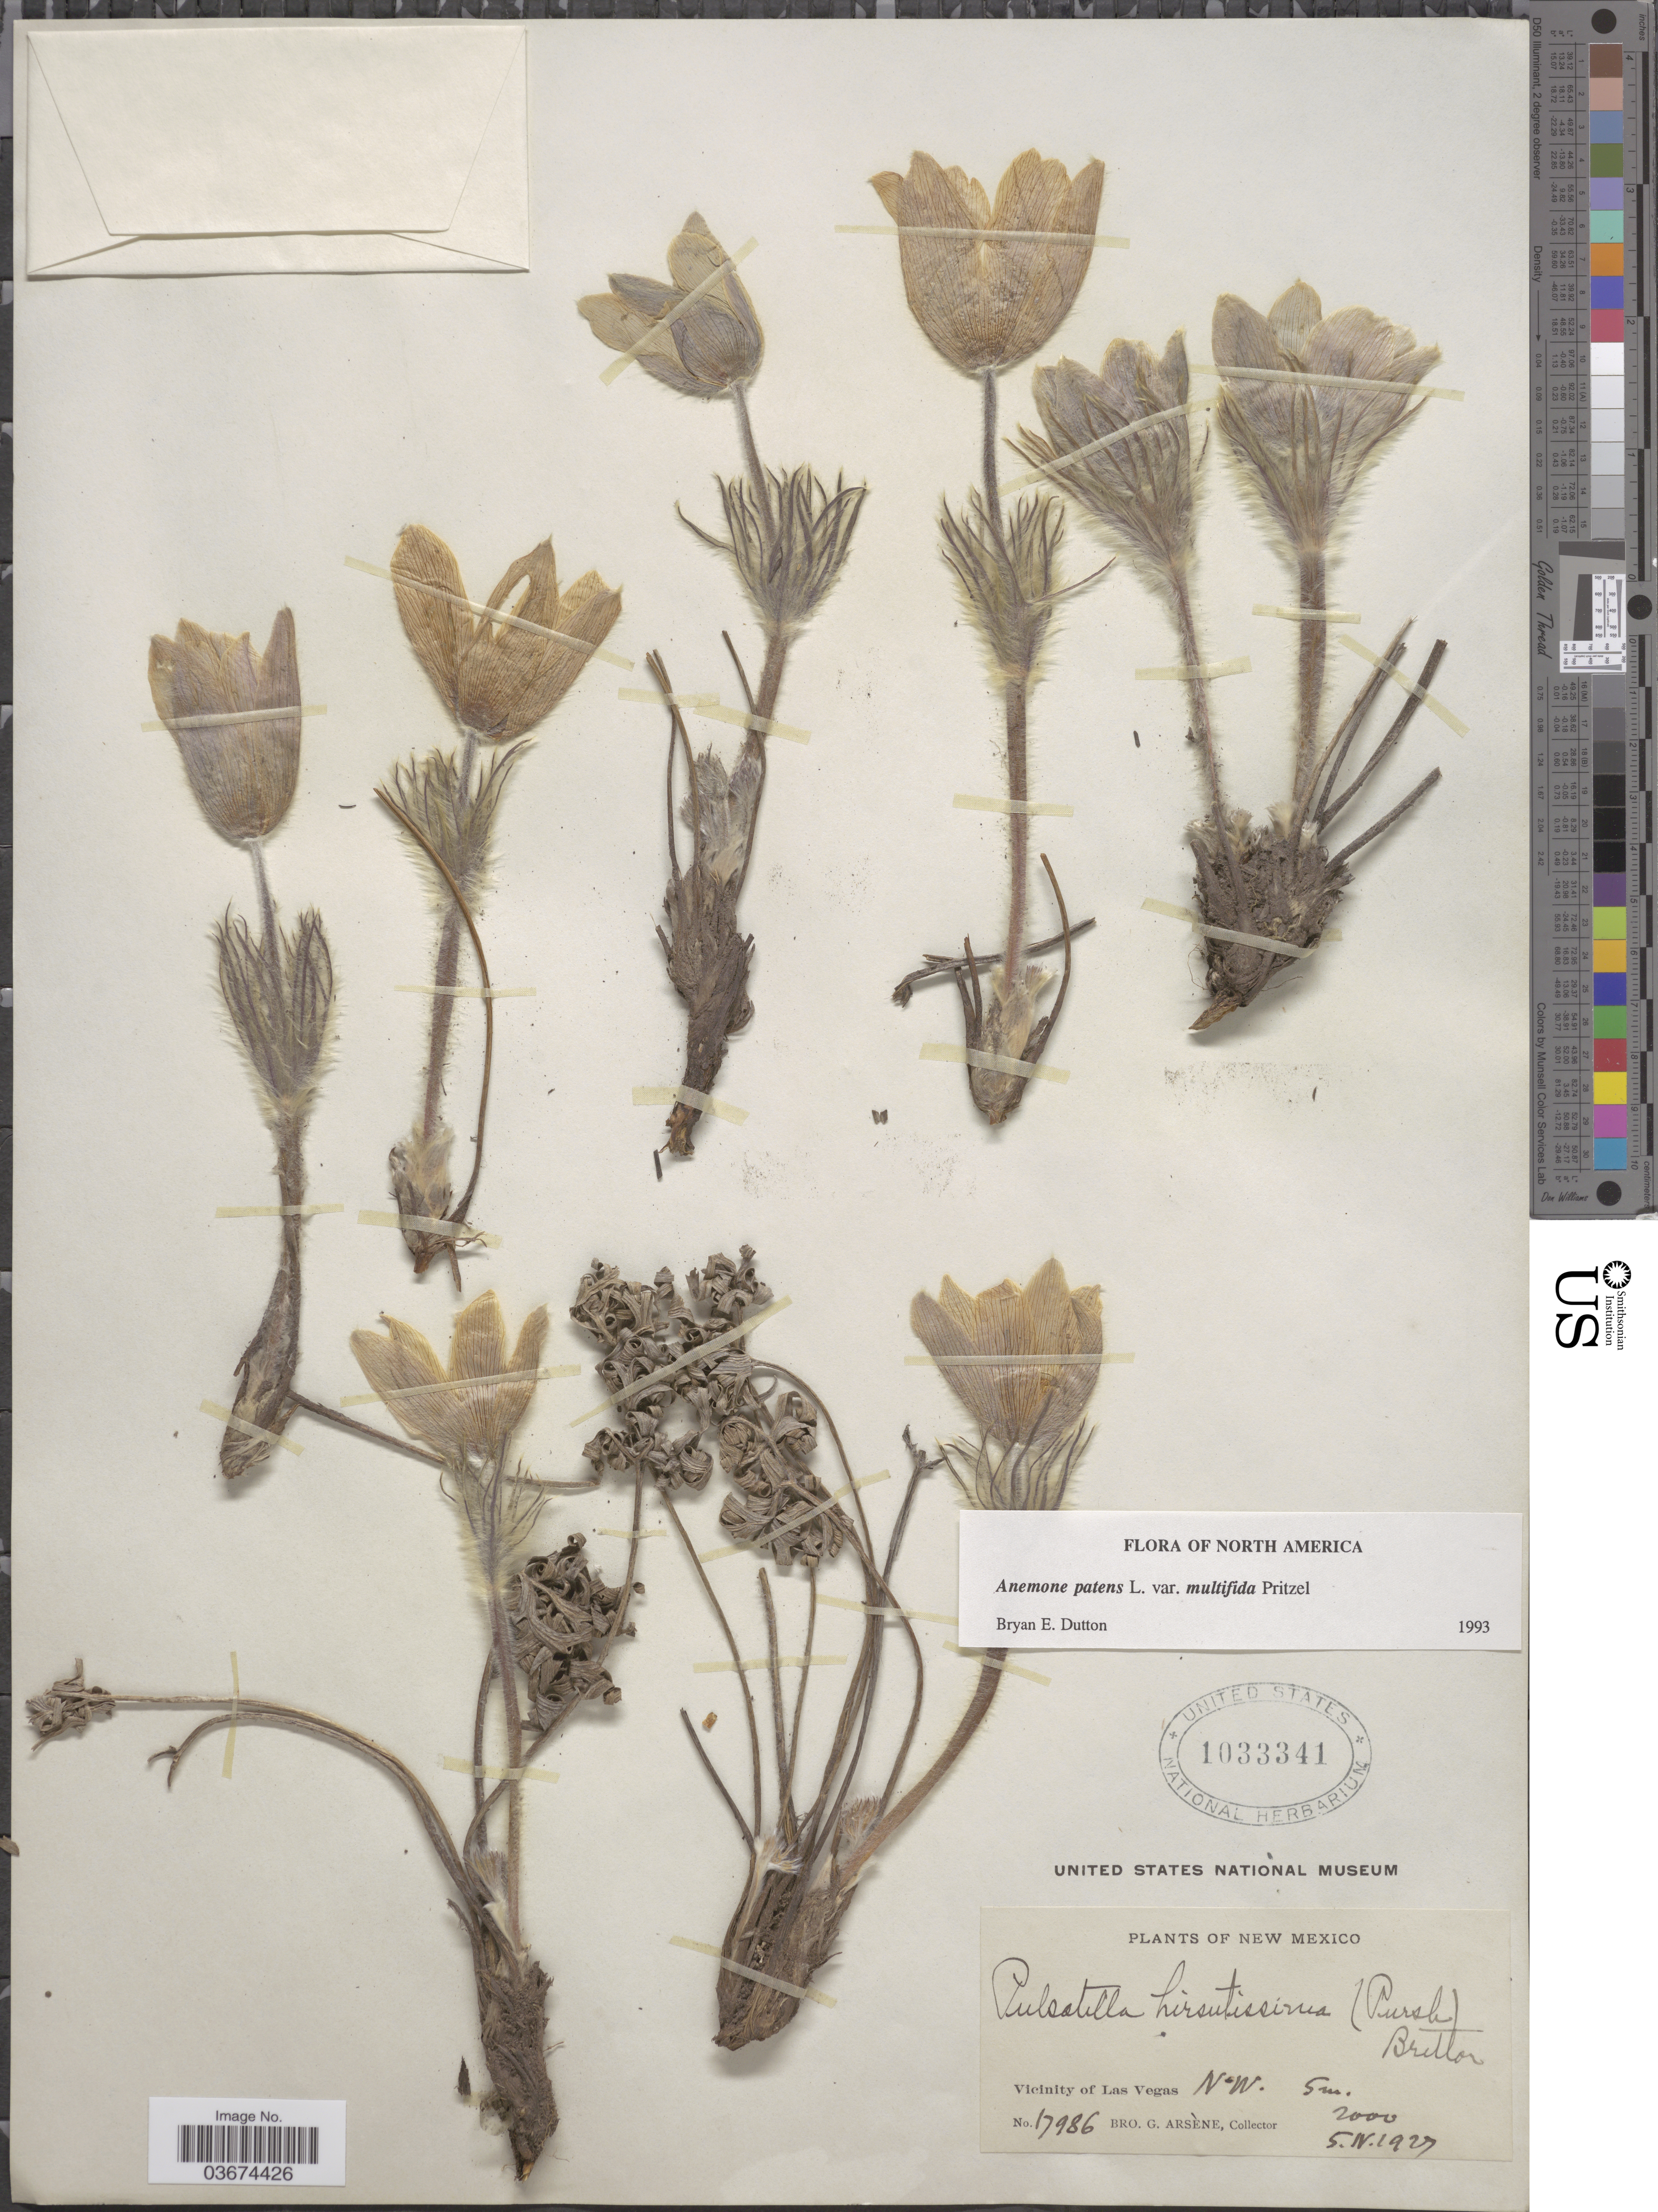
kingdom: Plantae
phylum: Tracheophyta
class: Magnoliopsida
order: Ranunculales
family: Ranunculaceae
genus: Pulsatilla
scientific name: Pulsatilla nuttalliana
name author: (DC.) Bercht. & J. Presl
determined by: Strong, Mark T., (BOT), Smithsonian Institution - National Museum of Natural History (UNITED STATES)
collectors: Bro. G. Arsène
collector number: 17986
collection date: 1927-04-05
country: United States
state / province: New Mexico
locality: Vicinity of Las Vegas. N.W. Sm.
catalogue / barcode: US 1033341